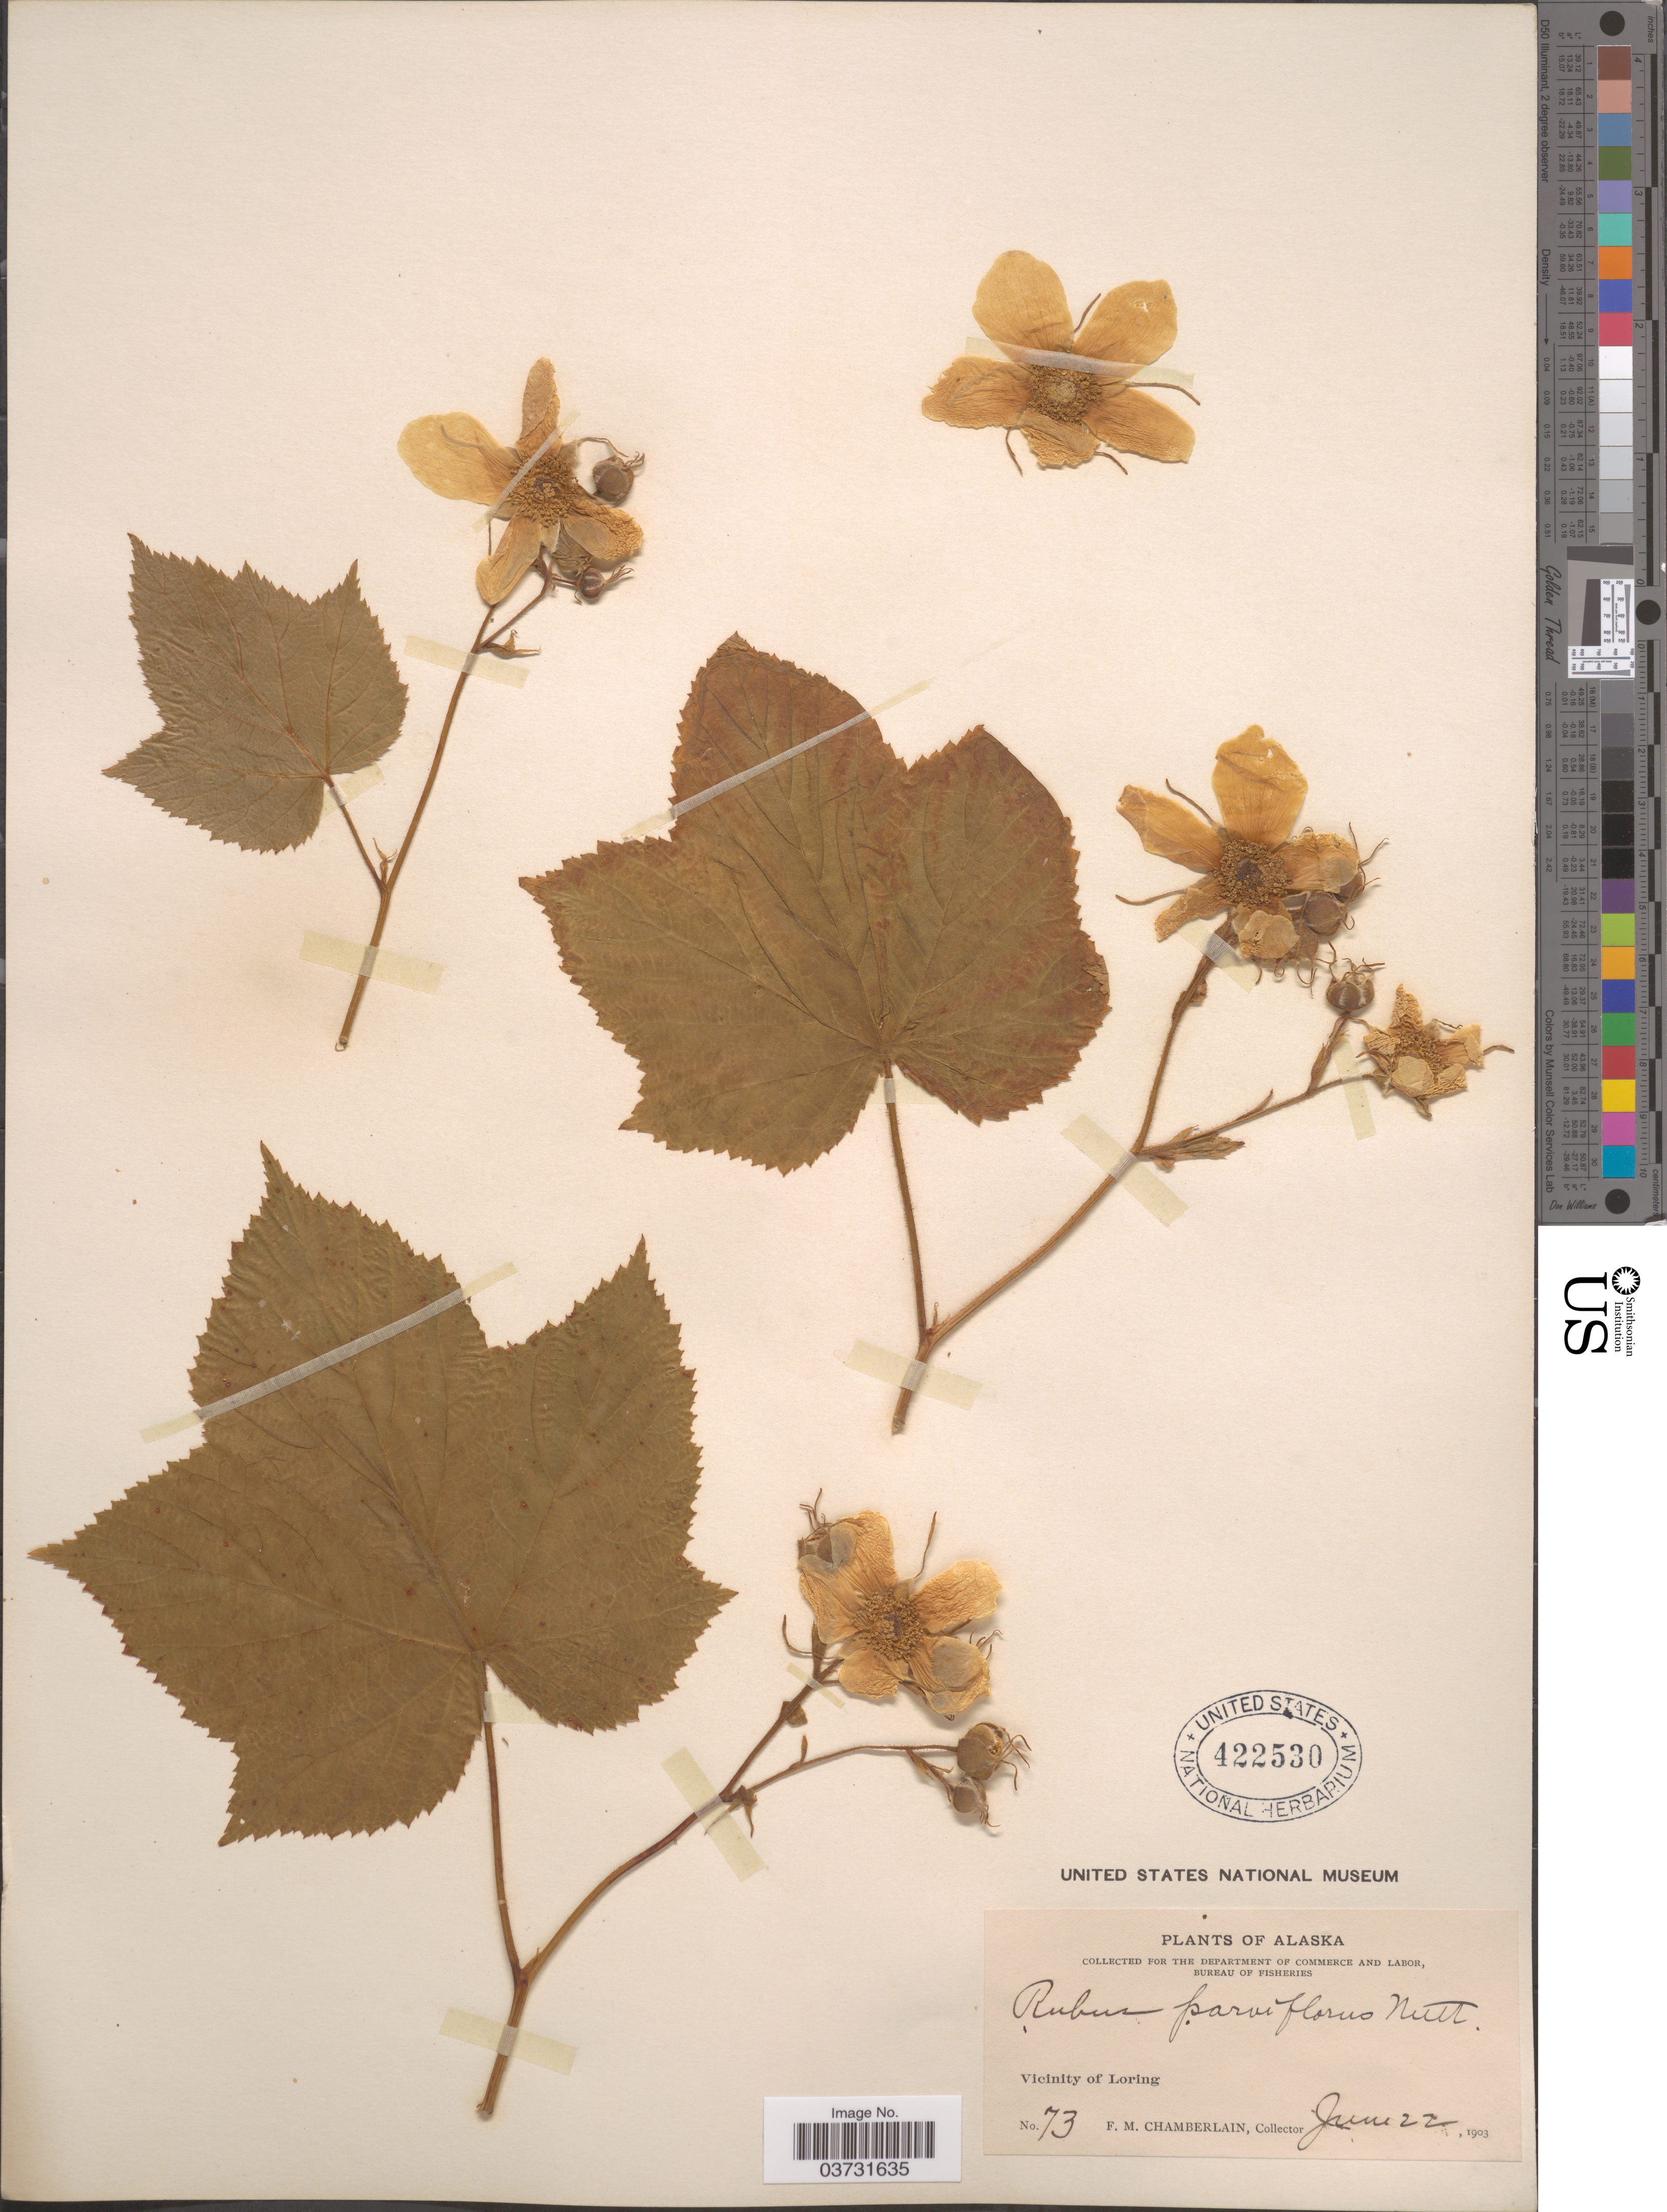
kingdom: Plantae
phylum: Tracheophyta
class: Magnoliopsida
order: Rosales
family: Rosaceae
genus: Rubus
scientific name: Rubus nutkanus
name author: Moc. ex Ser.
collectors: F. Chamberlain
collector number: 73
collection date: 1903-06-22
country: United States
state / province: Alaska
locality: Vicinity of Loring.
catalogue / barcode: US 422530